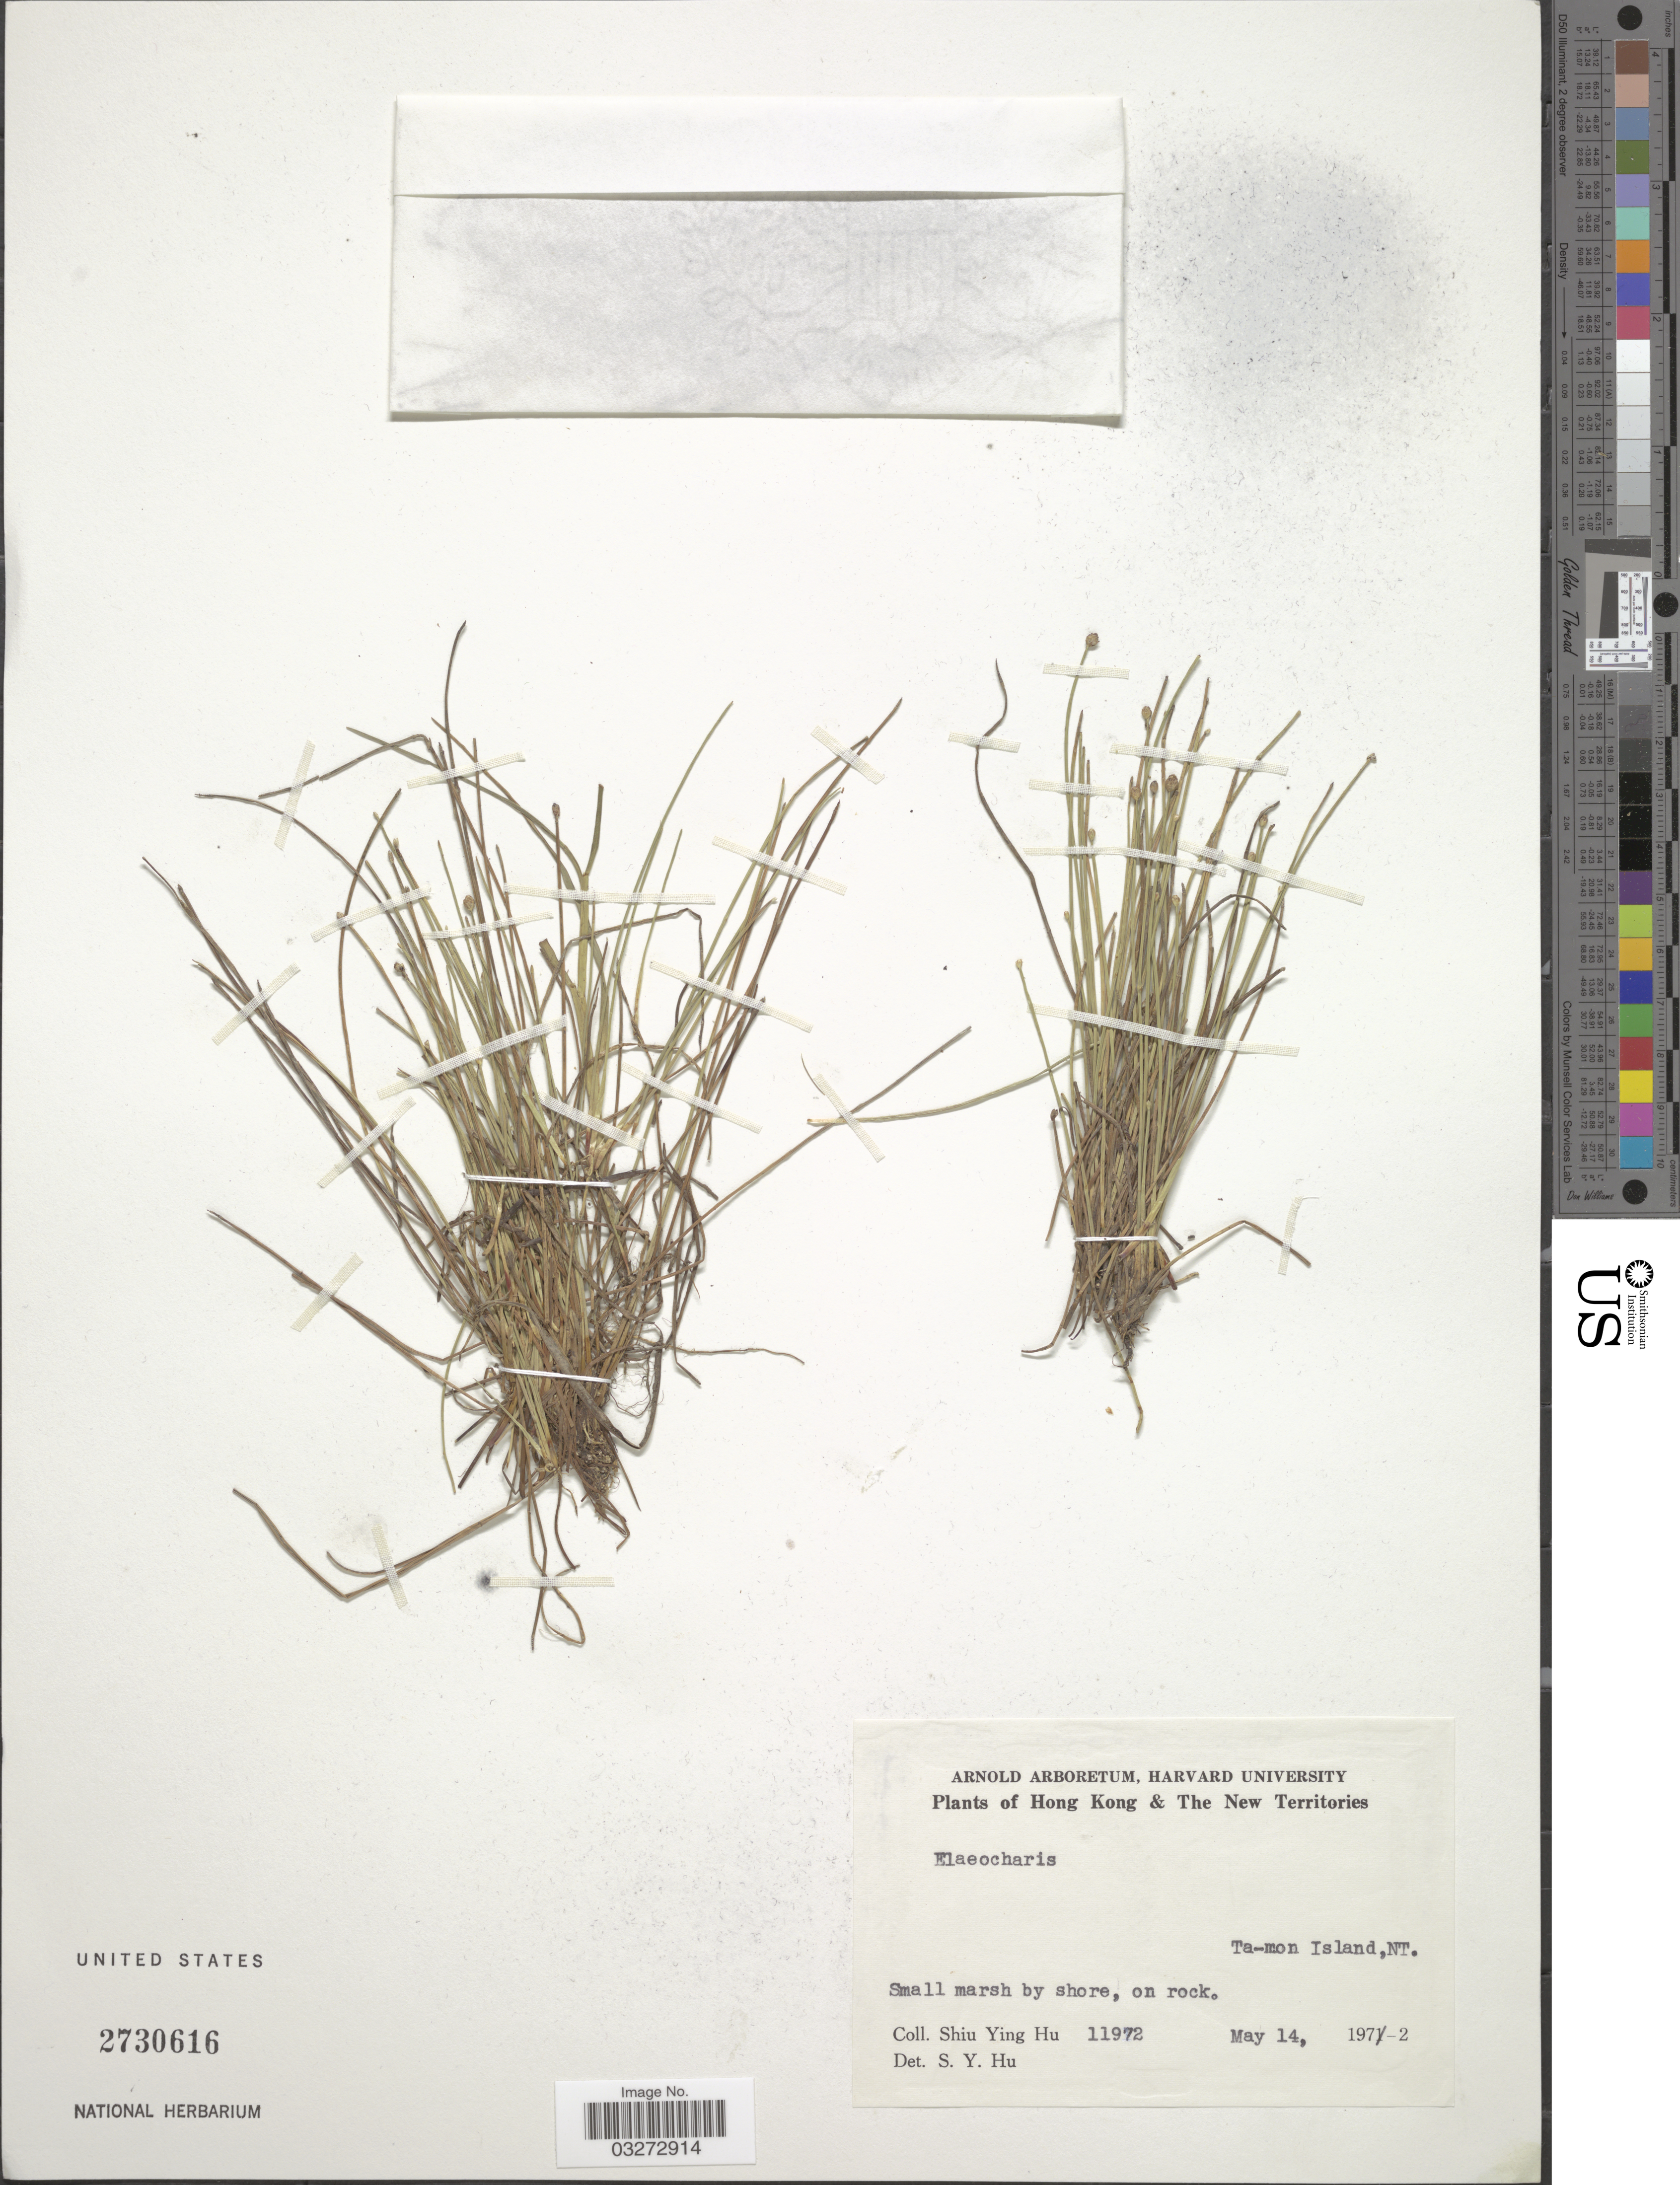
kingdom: Plantae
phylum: Tracheophyta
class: Liliopsida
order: Poales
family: Cyperaceae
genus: Eleocharis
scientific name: Eleocharis geniculata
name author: (L.) Roem. & Schult.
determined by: Strong, Mark T., (BOT), Smithsonian Institution - National Museum of Natural History (UNITED STATES)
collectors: S. Y. Hu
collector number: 11972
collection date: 1972-05-14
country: China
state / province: Hong Kong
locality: The New Territories. Ta-mon Island, NT.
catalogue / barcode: US 2730616